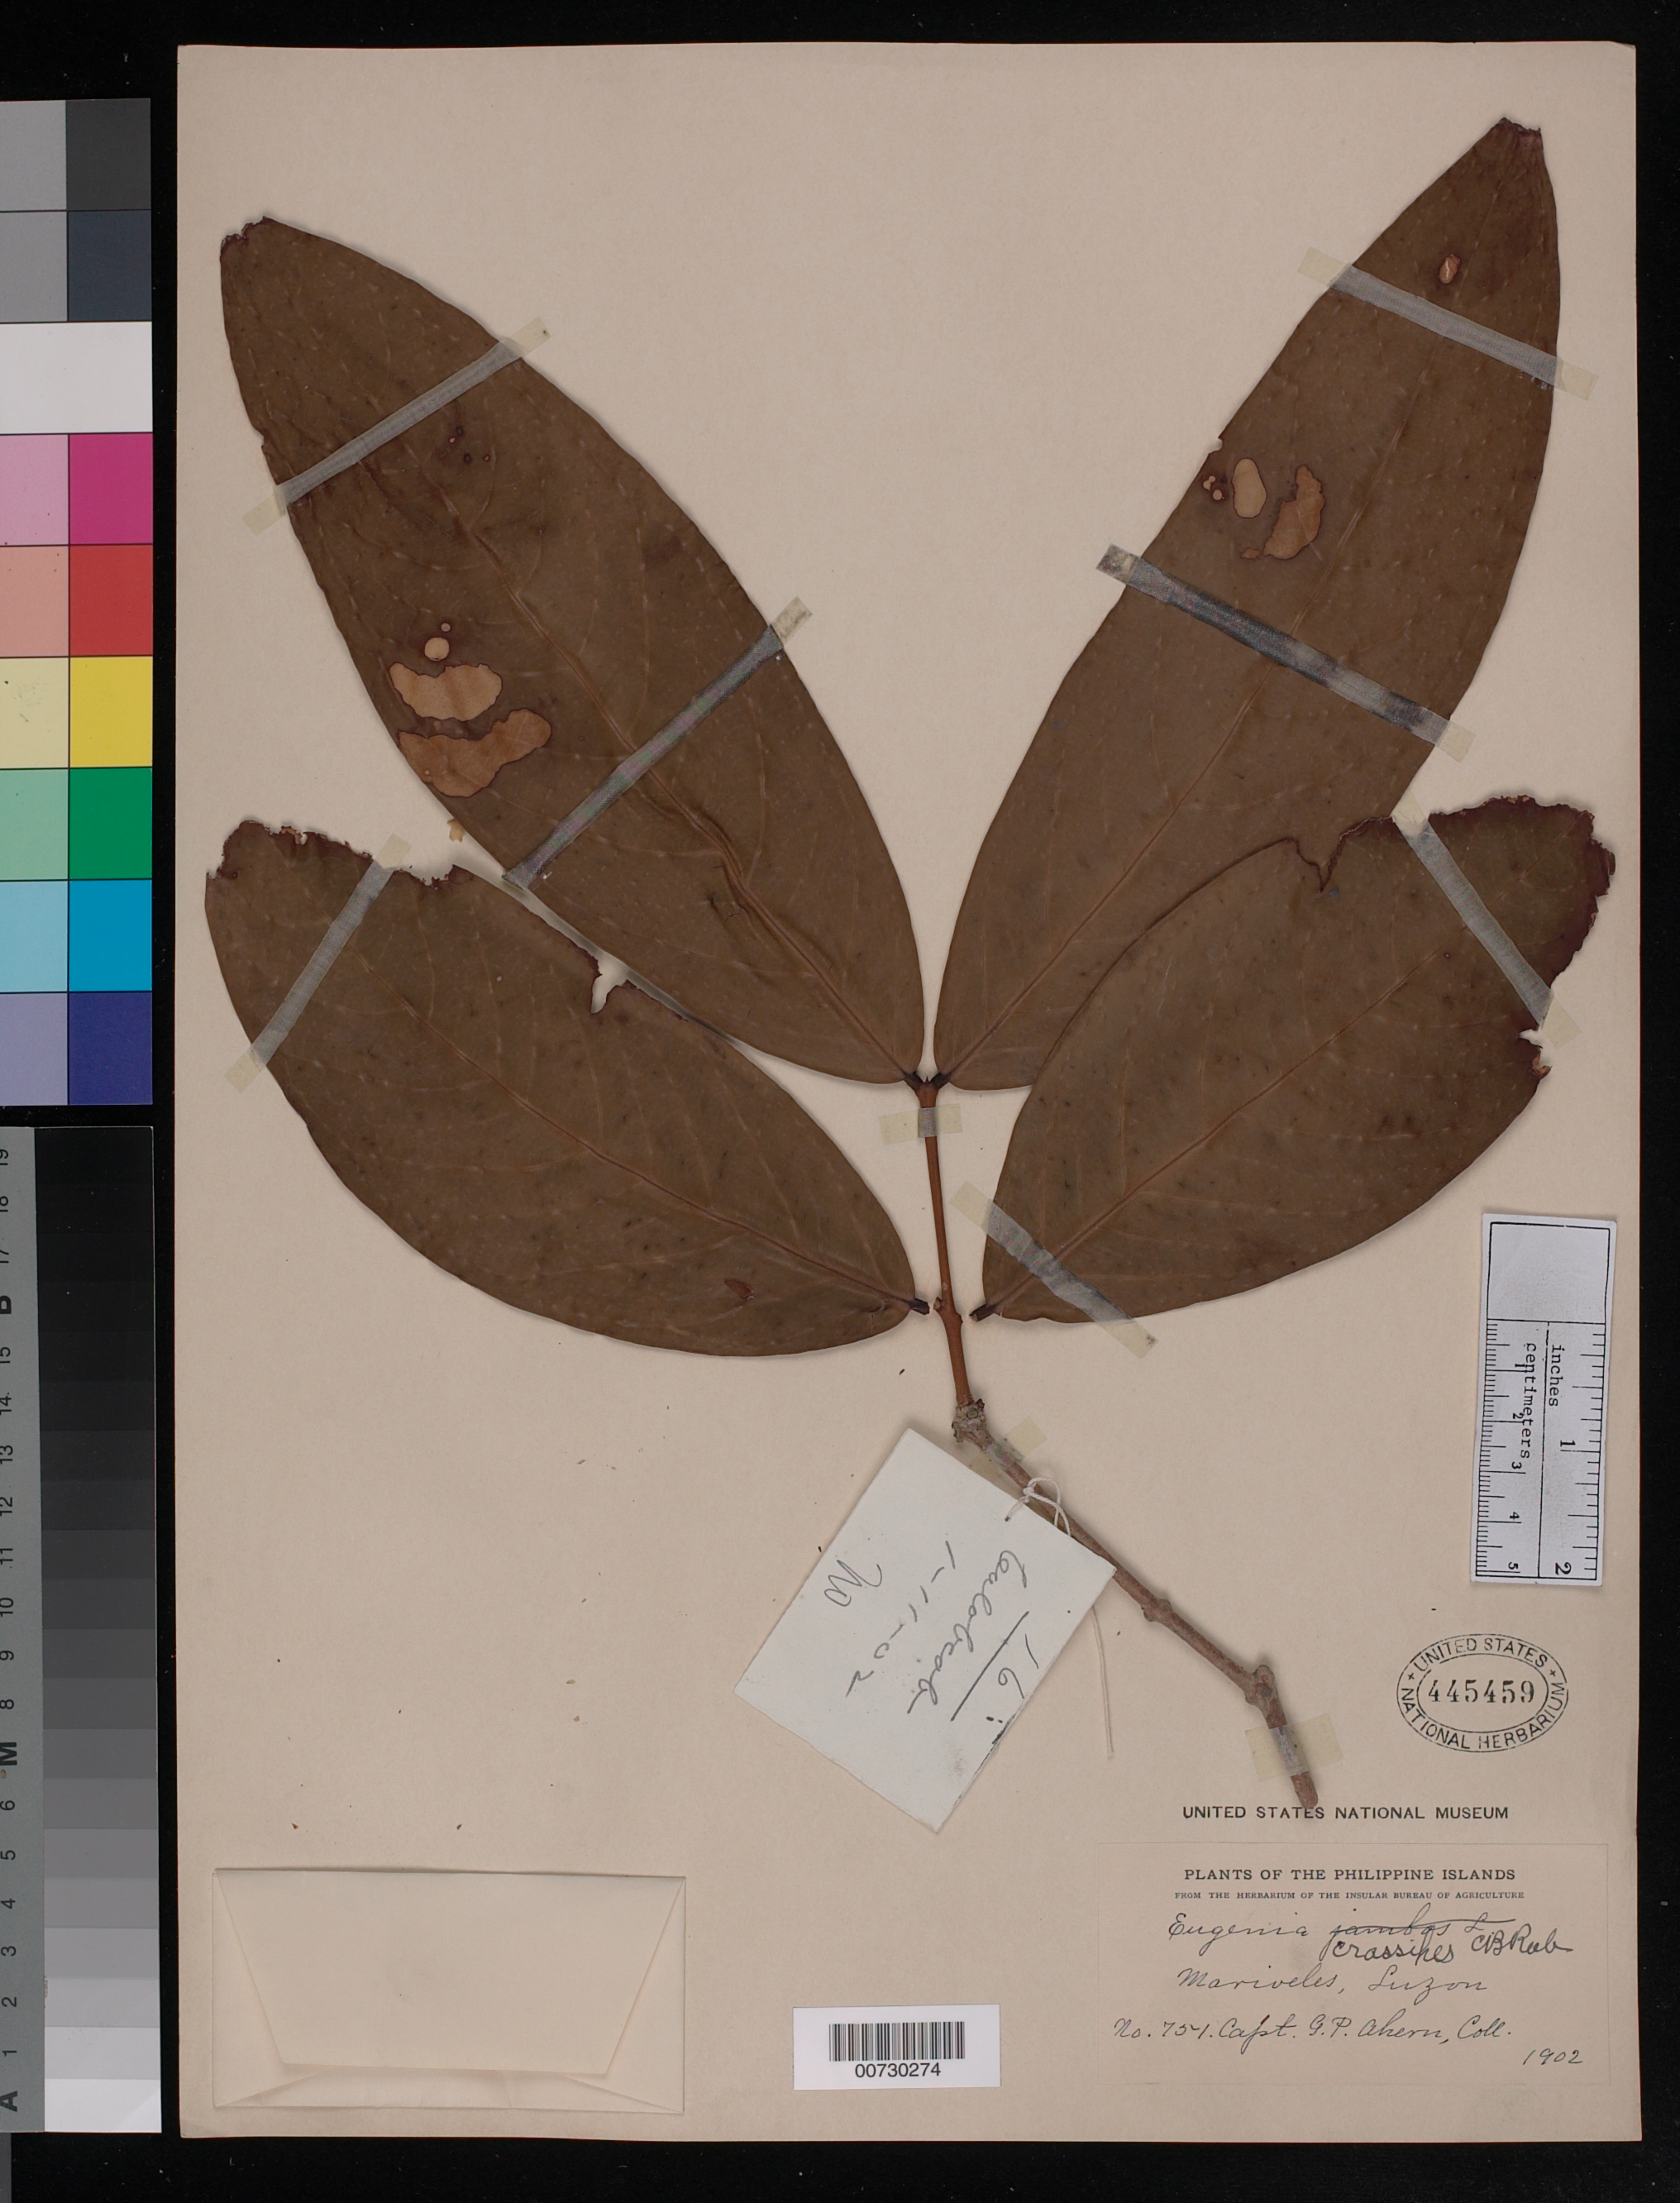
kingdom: Plantae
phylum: Tracheophyta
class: Magnoliopsida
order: Myrtales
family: Myrtaceae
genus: Syzygium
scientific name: Syzygium crassipes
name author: (C.B. Rob.) Merr.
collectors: G. Ahern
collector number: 751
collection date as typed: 1902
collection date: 1902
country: Philippines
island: Luzon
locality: Mariveles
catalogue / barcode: US 445459